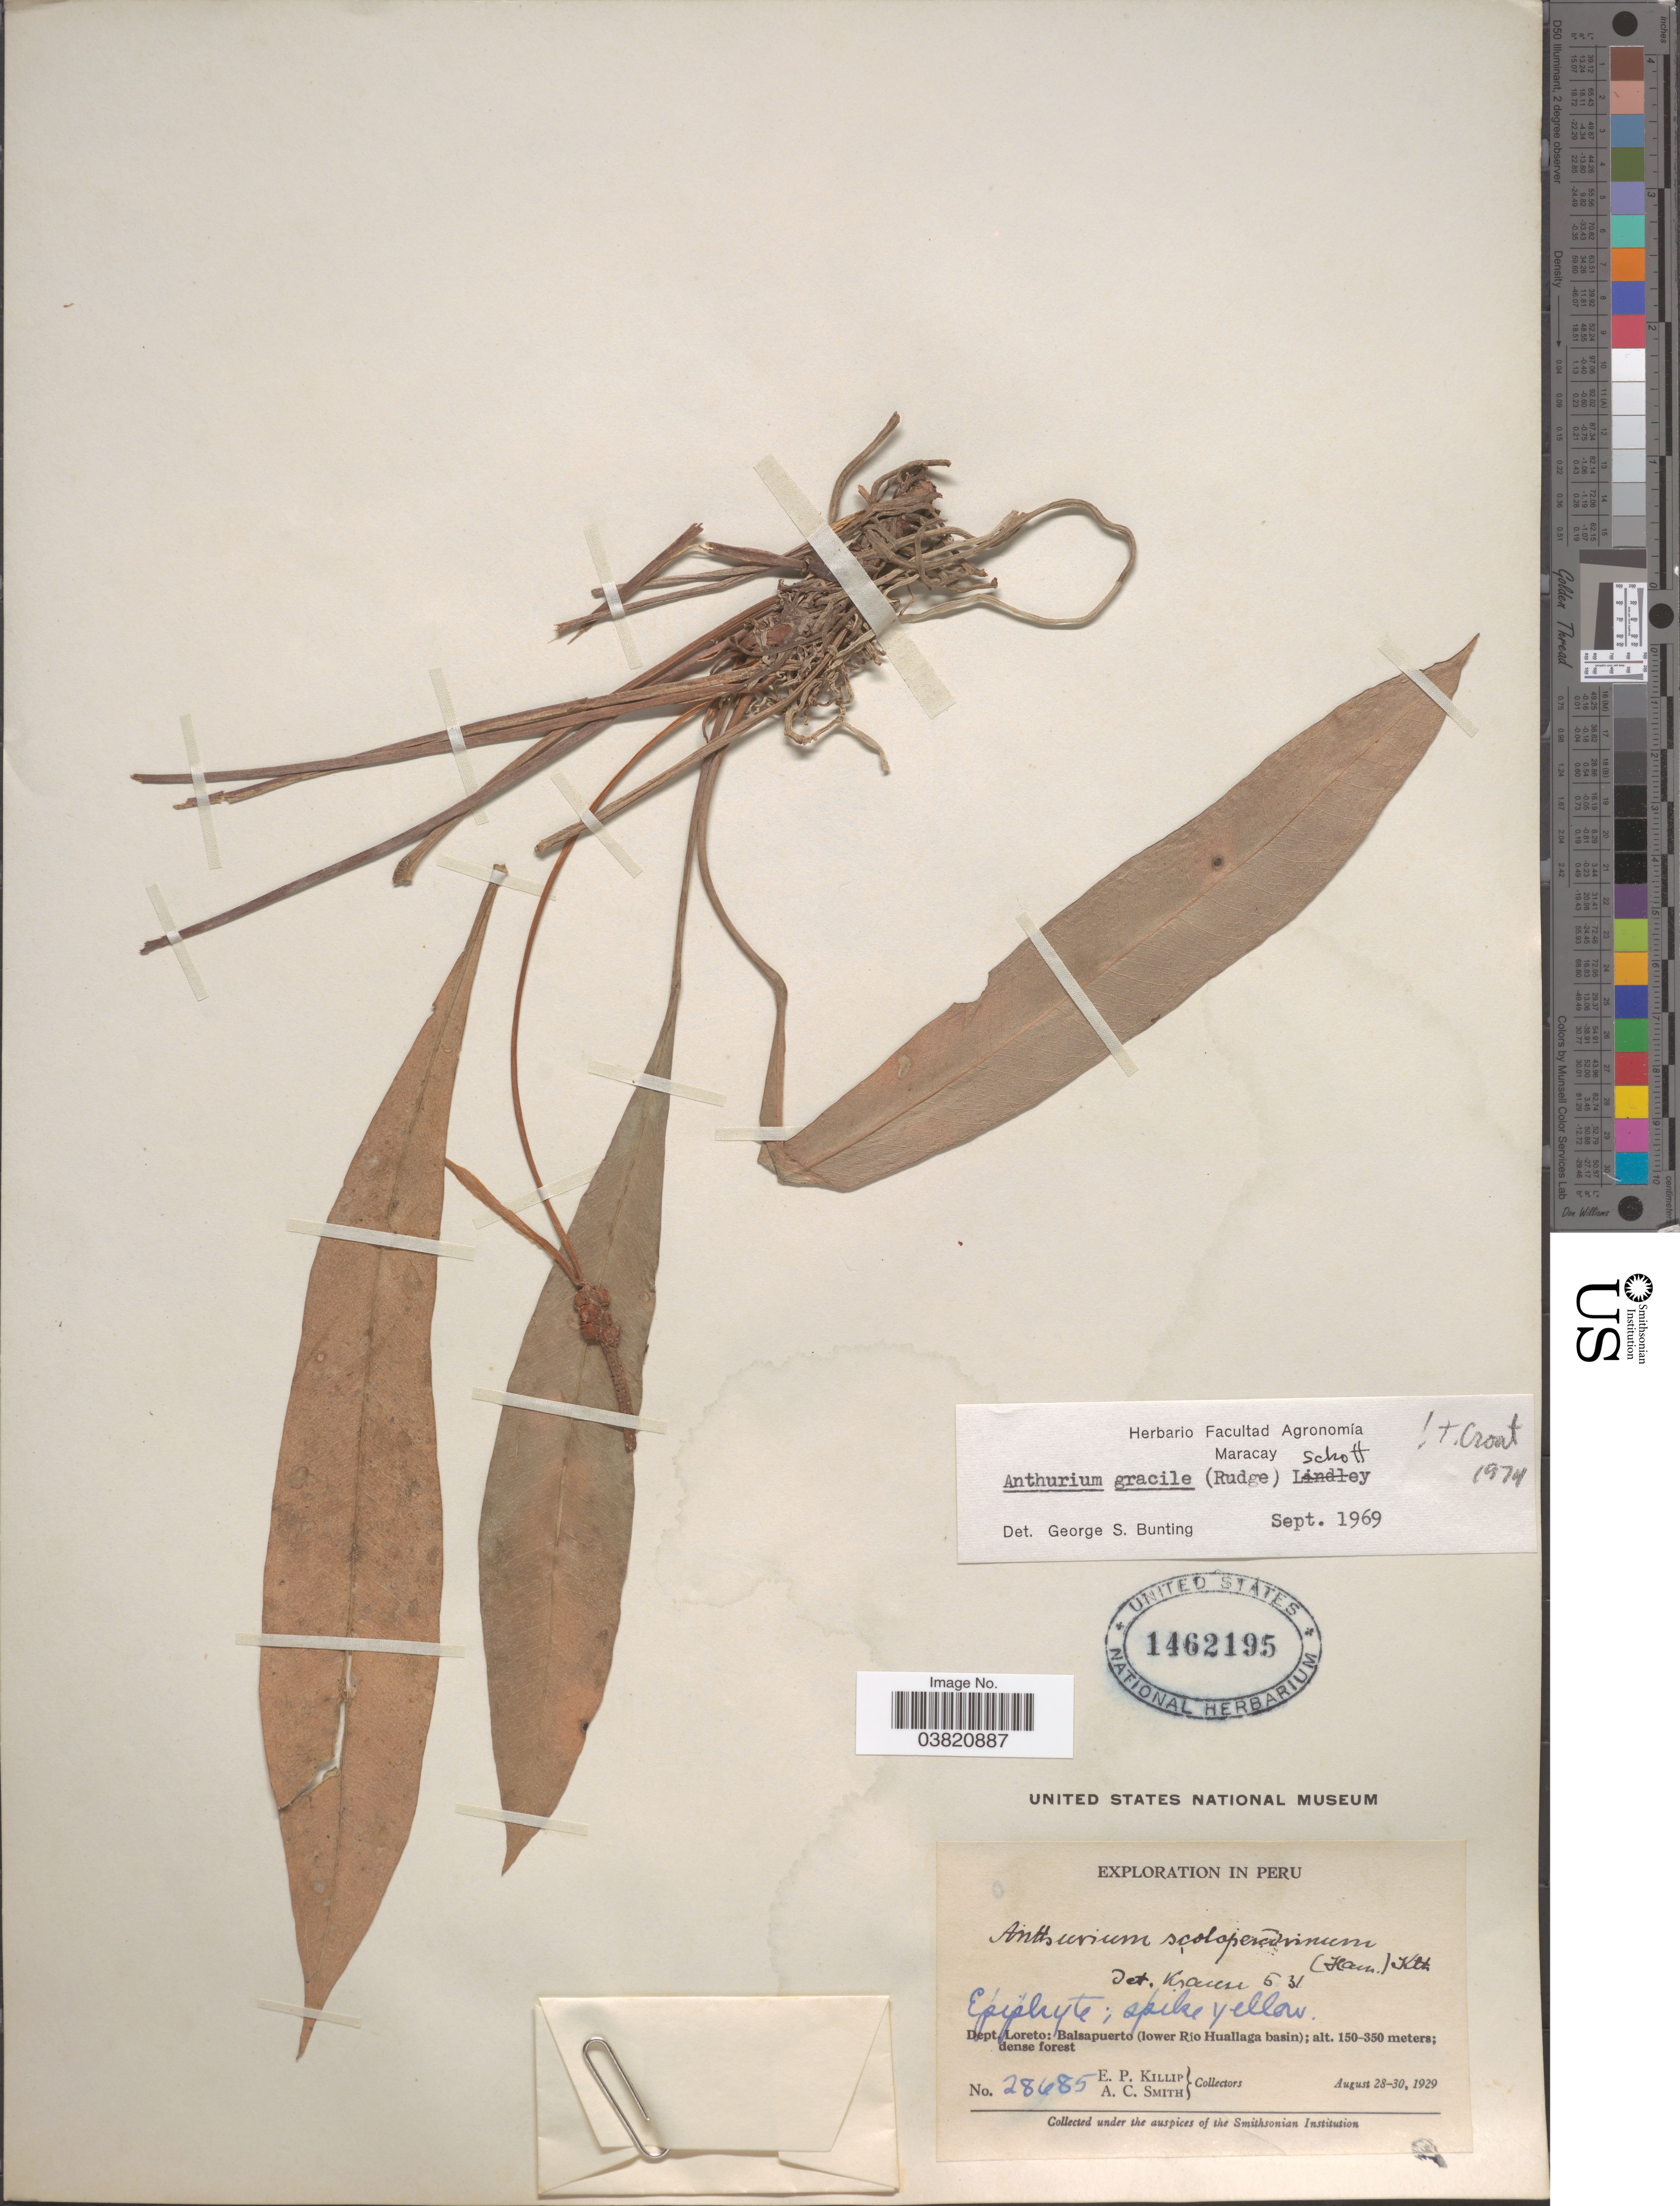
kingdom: Plantae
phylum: Tracheophyta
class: Liliopsida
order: Alismatales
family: Araceae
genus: Anthurium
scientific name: Anthurium gracile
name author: (Rudge) Schott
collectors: E. P. Killip & A. C. Smith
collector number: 28685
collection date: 1929-08-28/1929-08-30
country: Peru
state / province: Loreto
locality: Dept. Loreto: Balsapuerto (lower Río Huallaga basin).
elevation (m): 150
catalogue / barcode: US 1462195